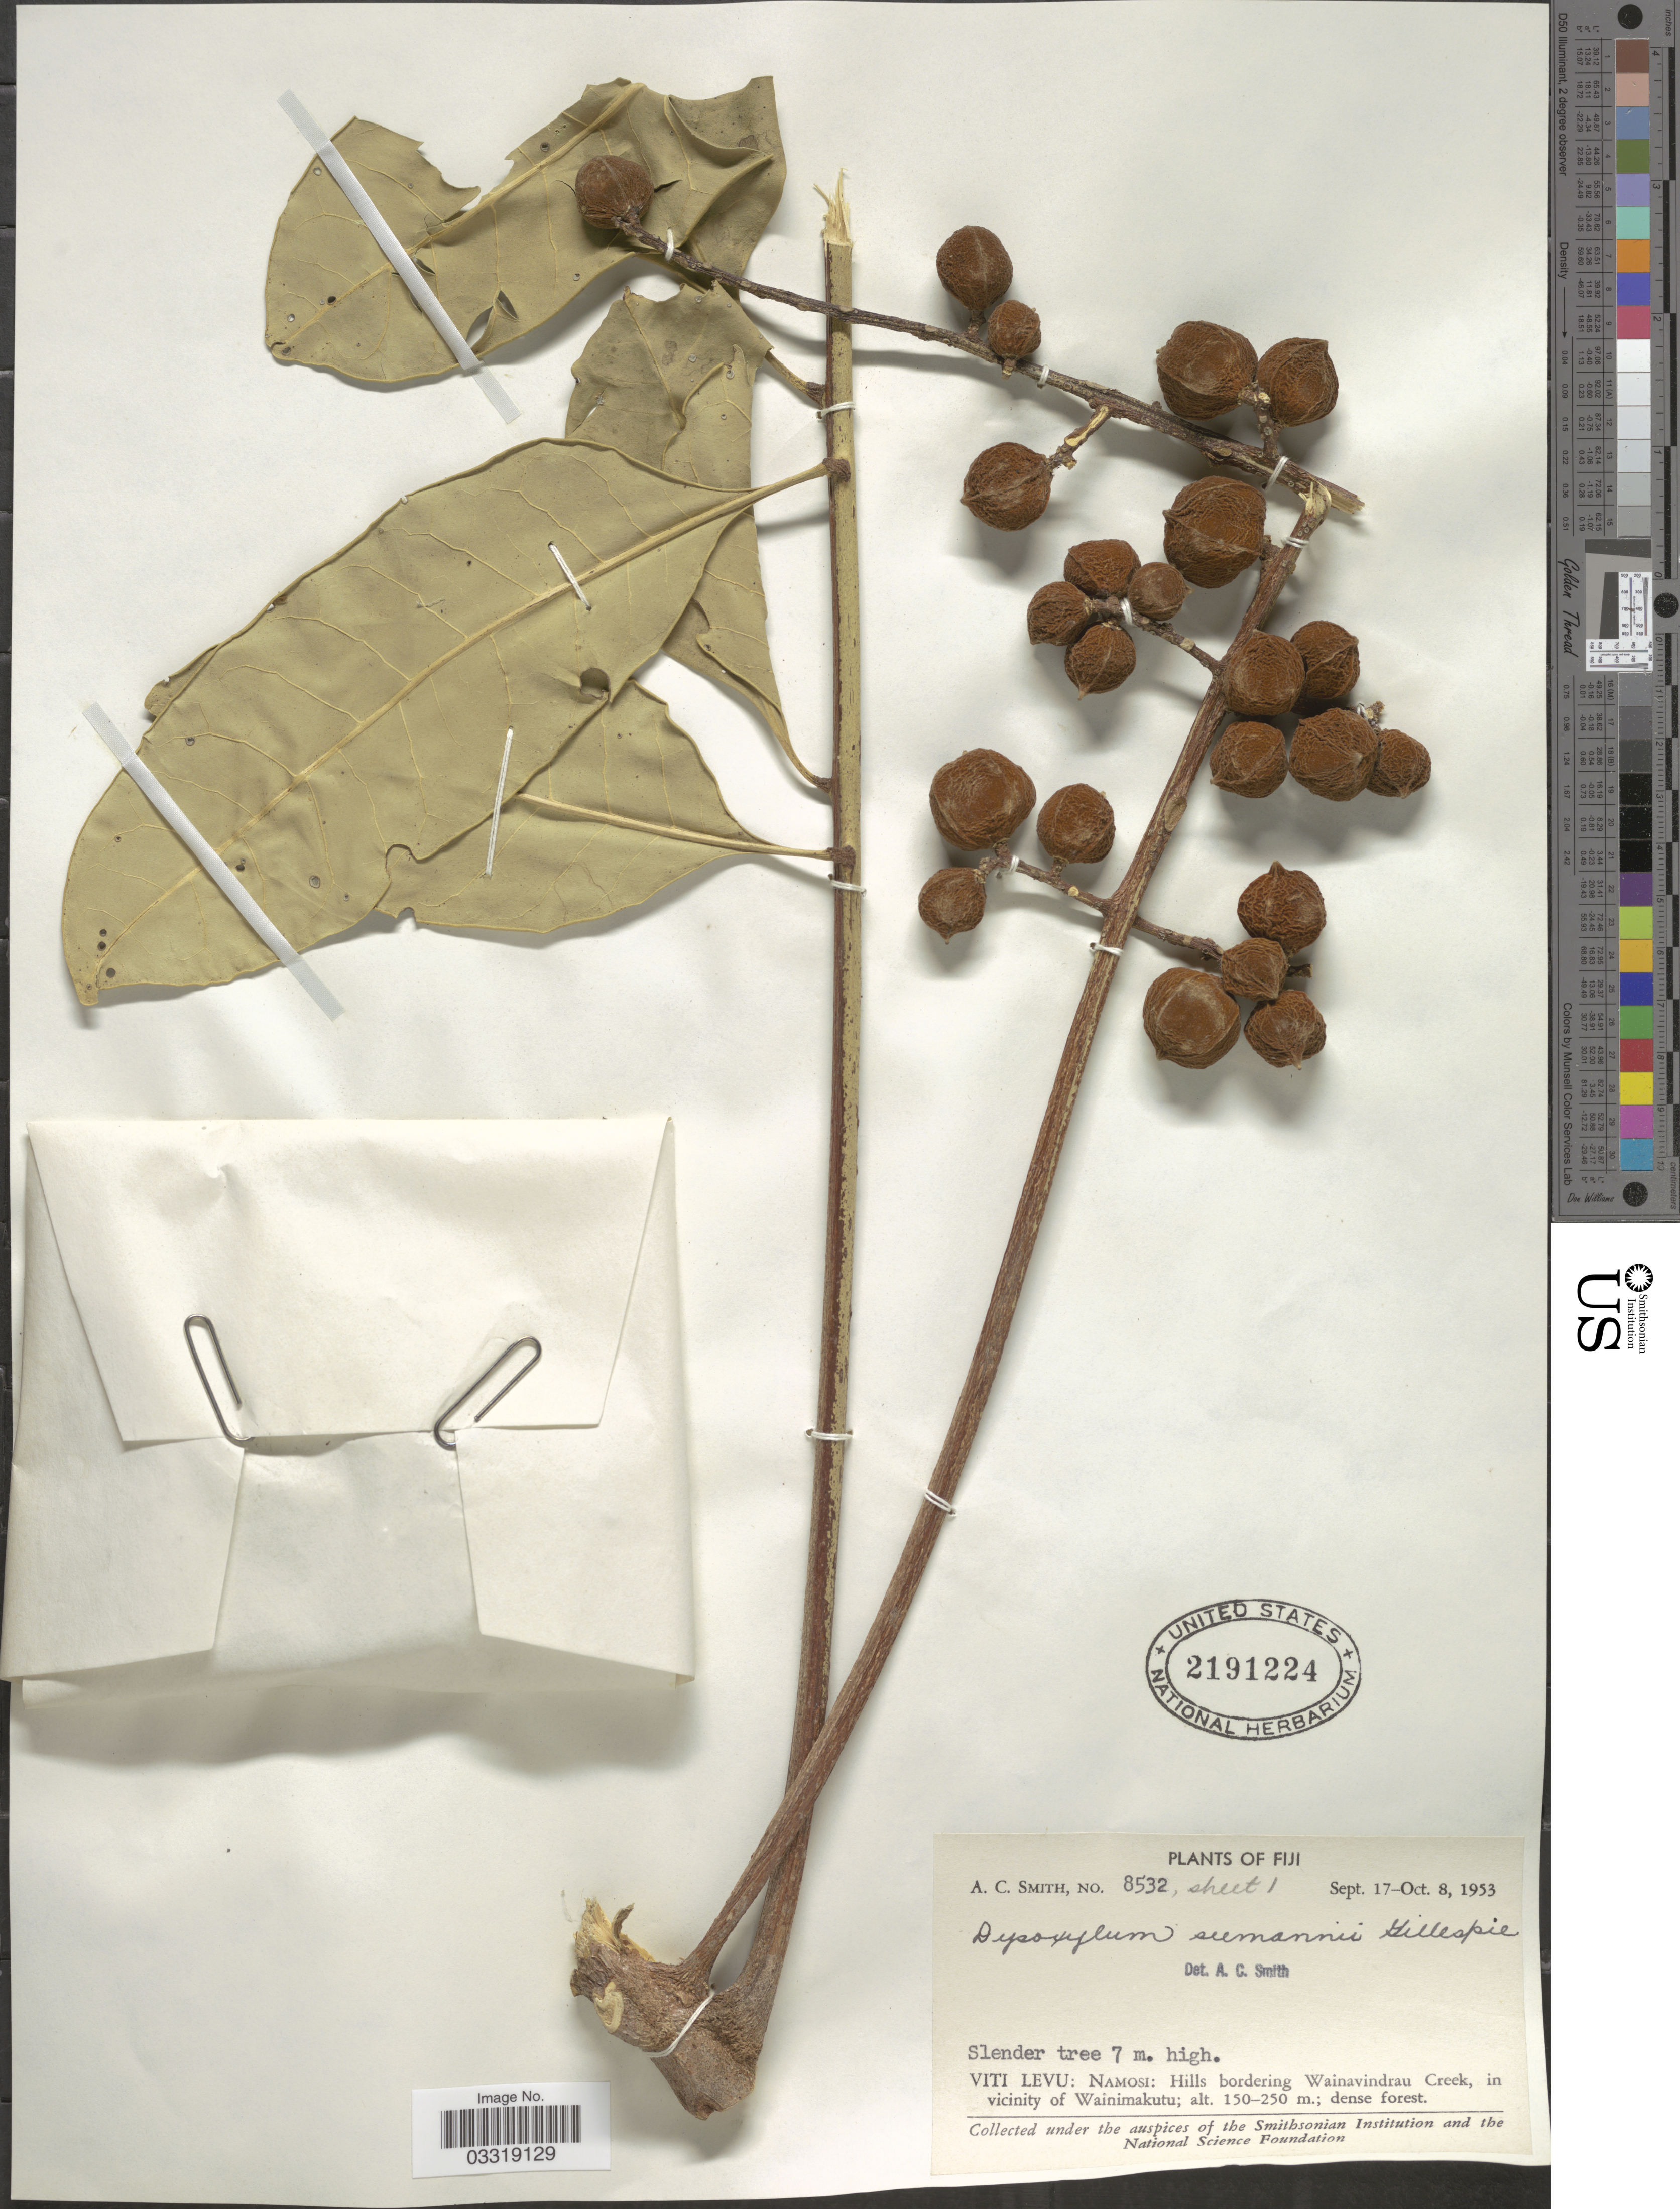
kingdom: Plantae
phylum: Tracheophyta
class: Magnoliopsida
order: Sapindales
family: Meliaceae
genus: Didymocheton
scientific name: Didymocheton multijugus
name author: (Seem.) Harms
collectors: A. C. Smith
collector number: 8532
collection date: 1953-09-17/1953-10-08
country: Fiji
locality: Viti Levu: Namosi: Hills bordering Wainavindrau Creek, in vicinity of Wainimakutu.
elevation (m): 150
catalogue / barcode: US 2191224